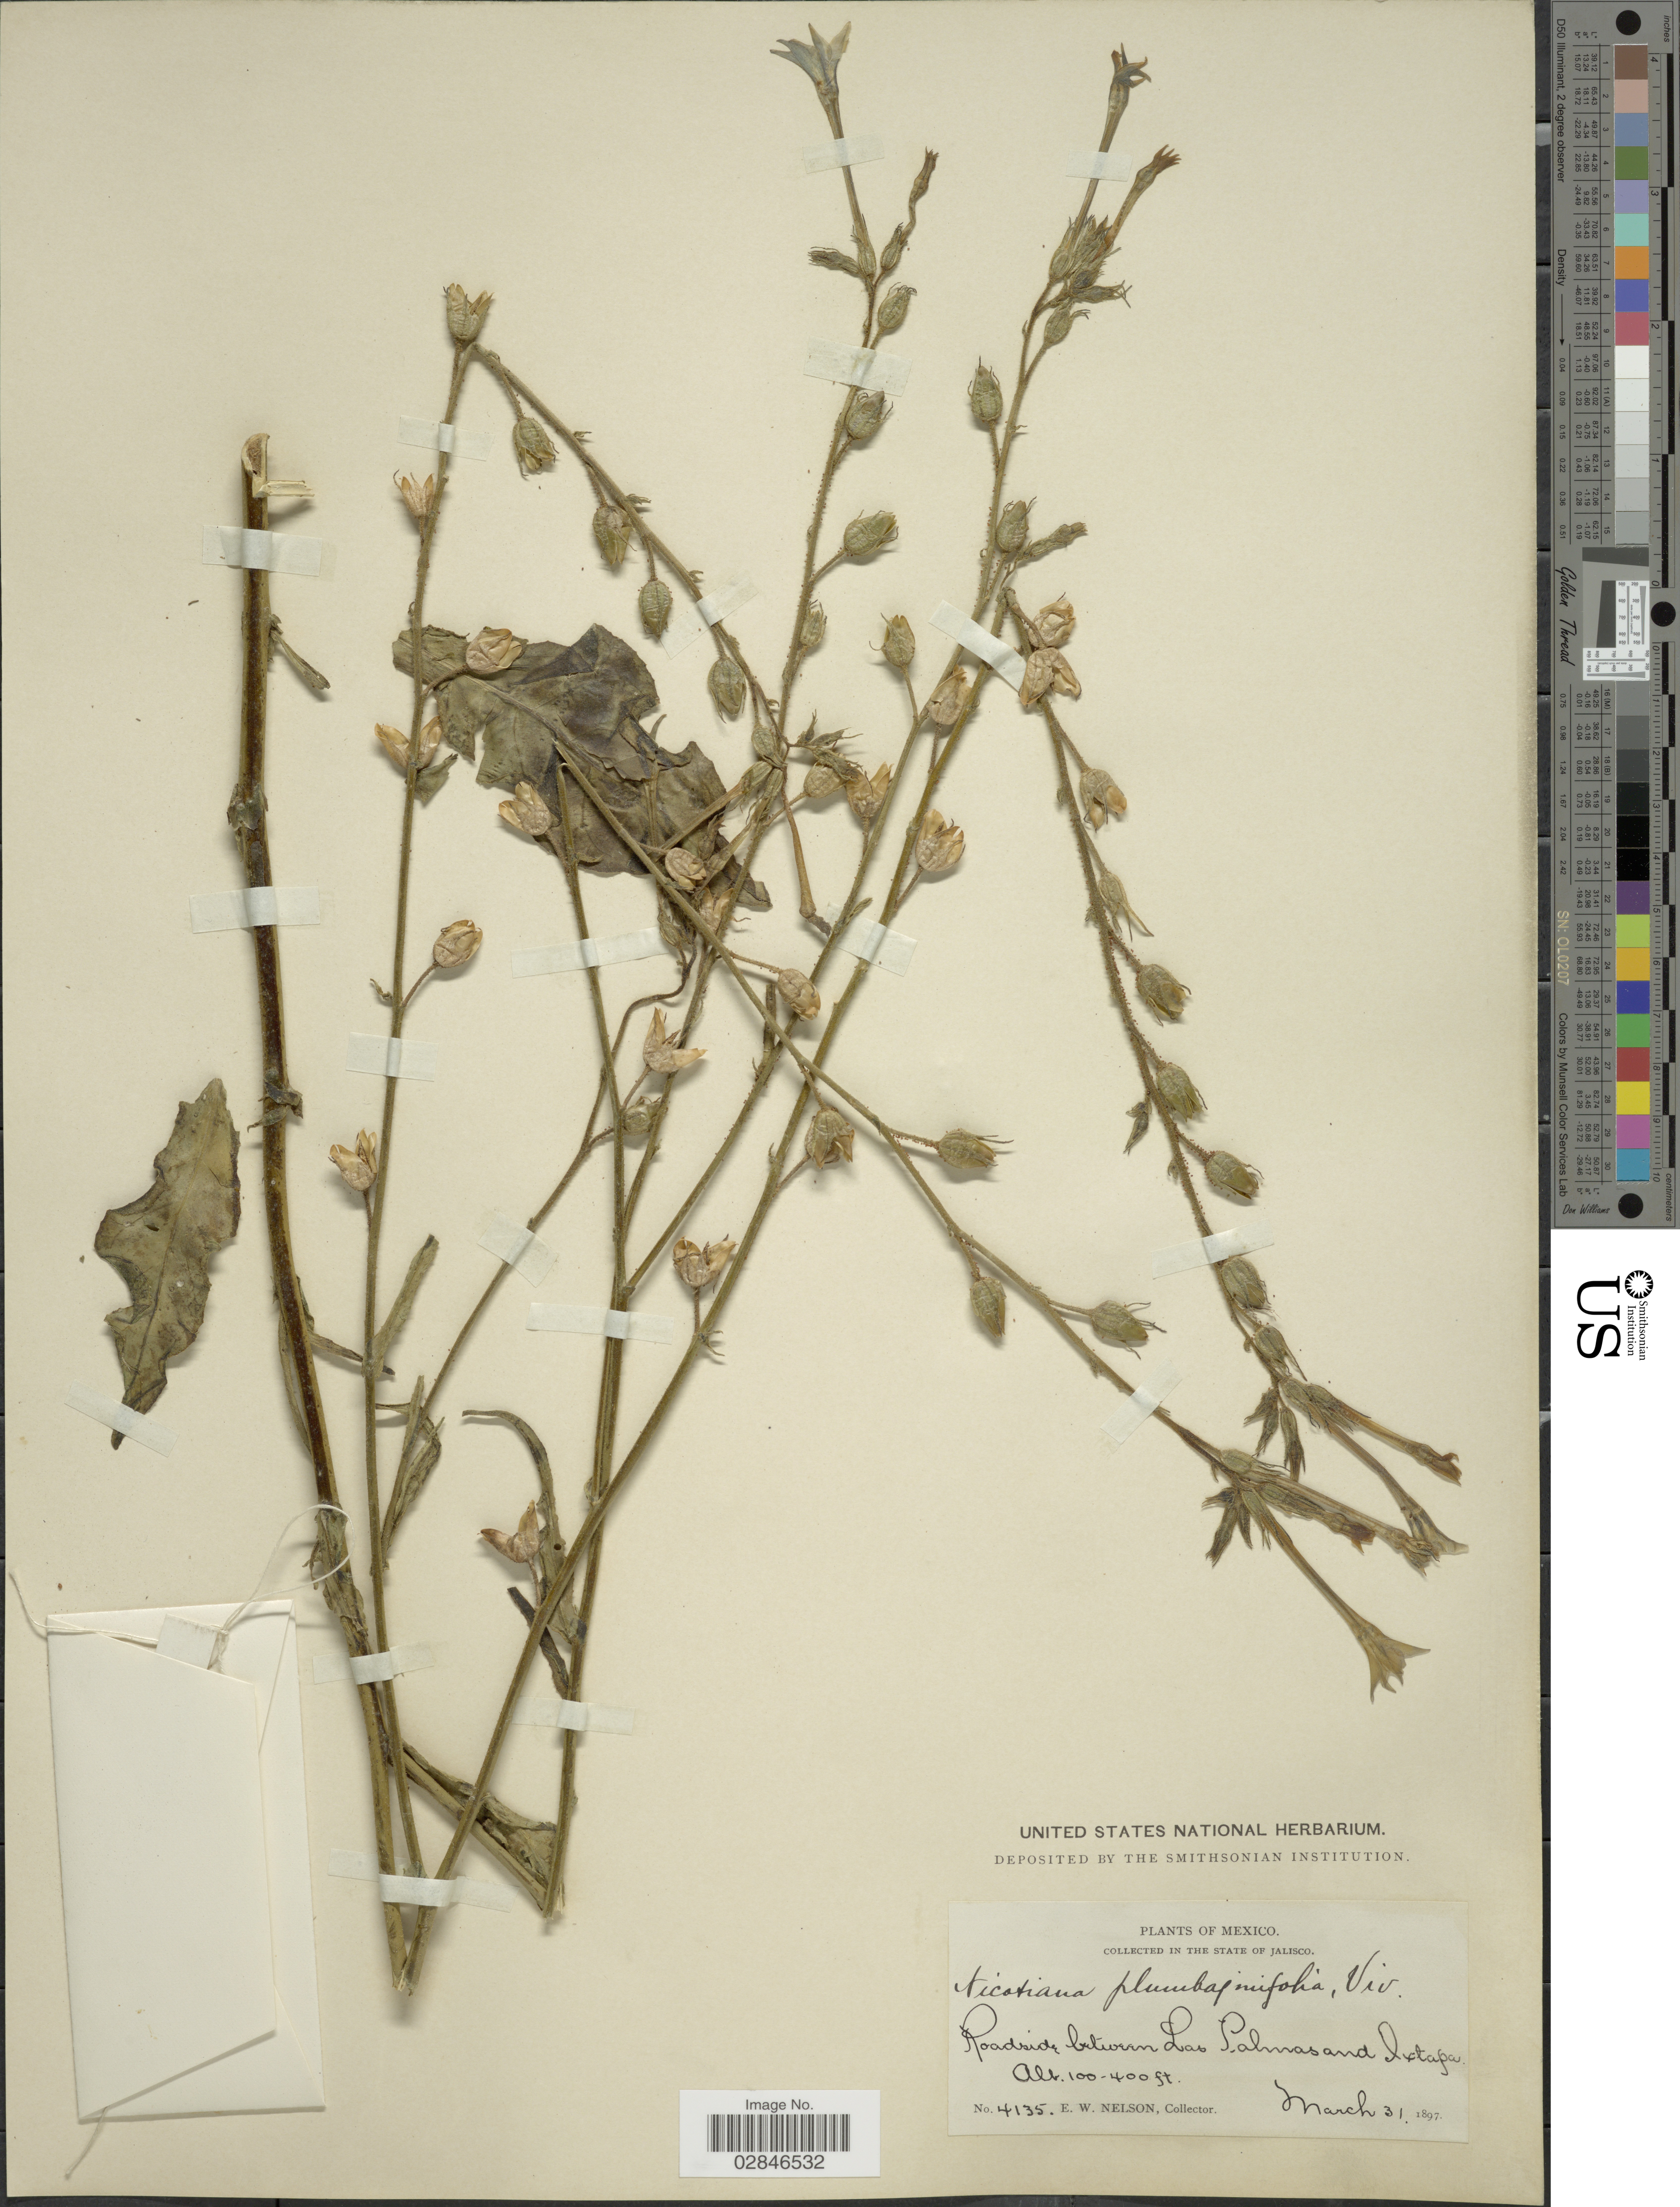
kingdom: Plantae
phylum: Tracheophyta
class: Magnoliopsida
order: Solanales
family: Solanaceae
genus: Nicotiana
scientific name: Nicotiana plumbaginifolia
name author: Viv.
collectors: E. W. Nelson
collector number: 4135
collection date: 1897-03-31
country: Mexico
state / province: Jalisco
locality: Roadside between Las Palmas and Ixtapa.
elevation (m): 30